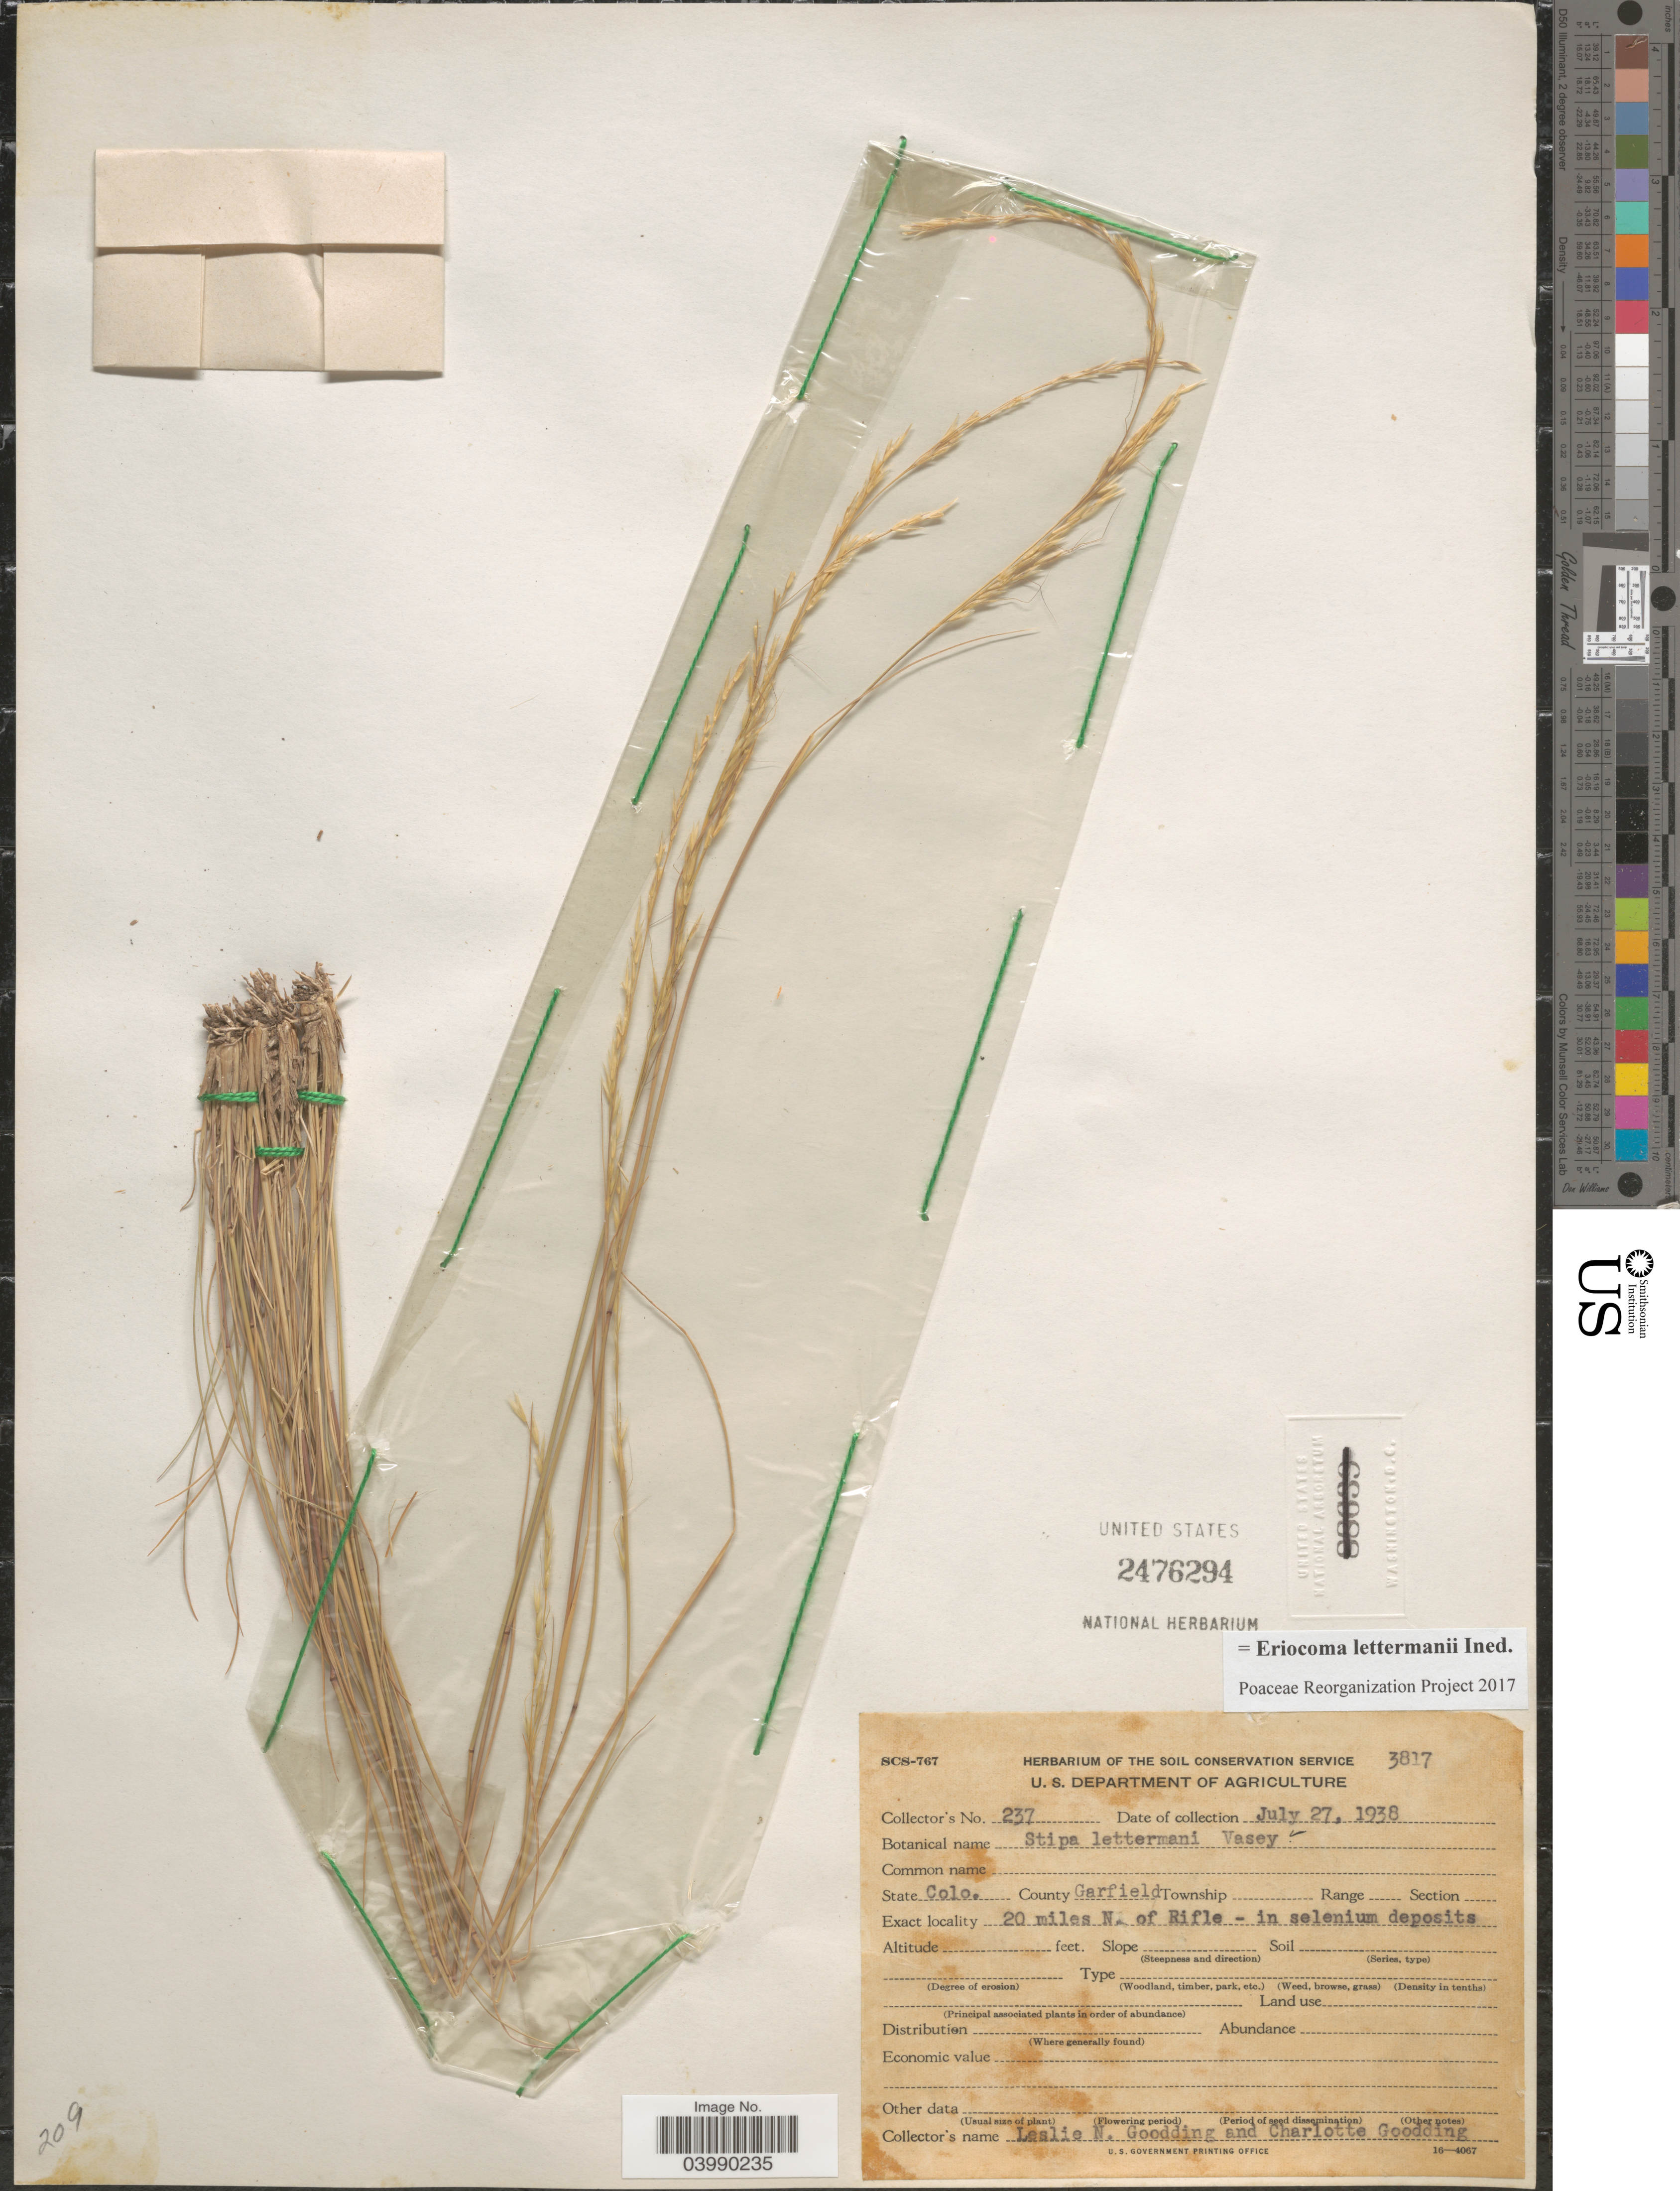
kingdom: Plantae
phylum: Tracheophyta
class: Liliopsida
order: Poales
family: Poaceae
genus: Eriocoma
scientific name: Eriocoma lettermanii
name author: (Vasey) Romasch.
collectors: L. N. Goodding & C. Goodding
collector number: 237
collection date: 1938-07-27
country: United States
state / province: Colorado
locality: County Garfield. 20 miles N. of Rifle.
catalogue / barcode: US 2476294